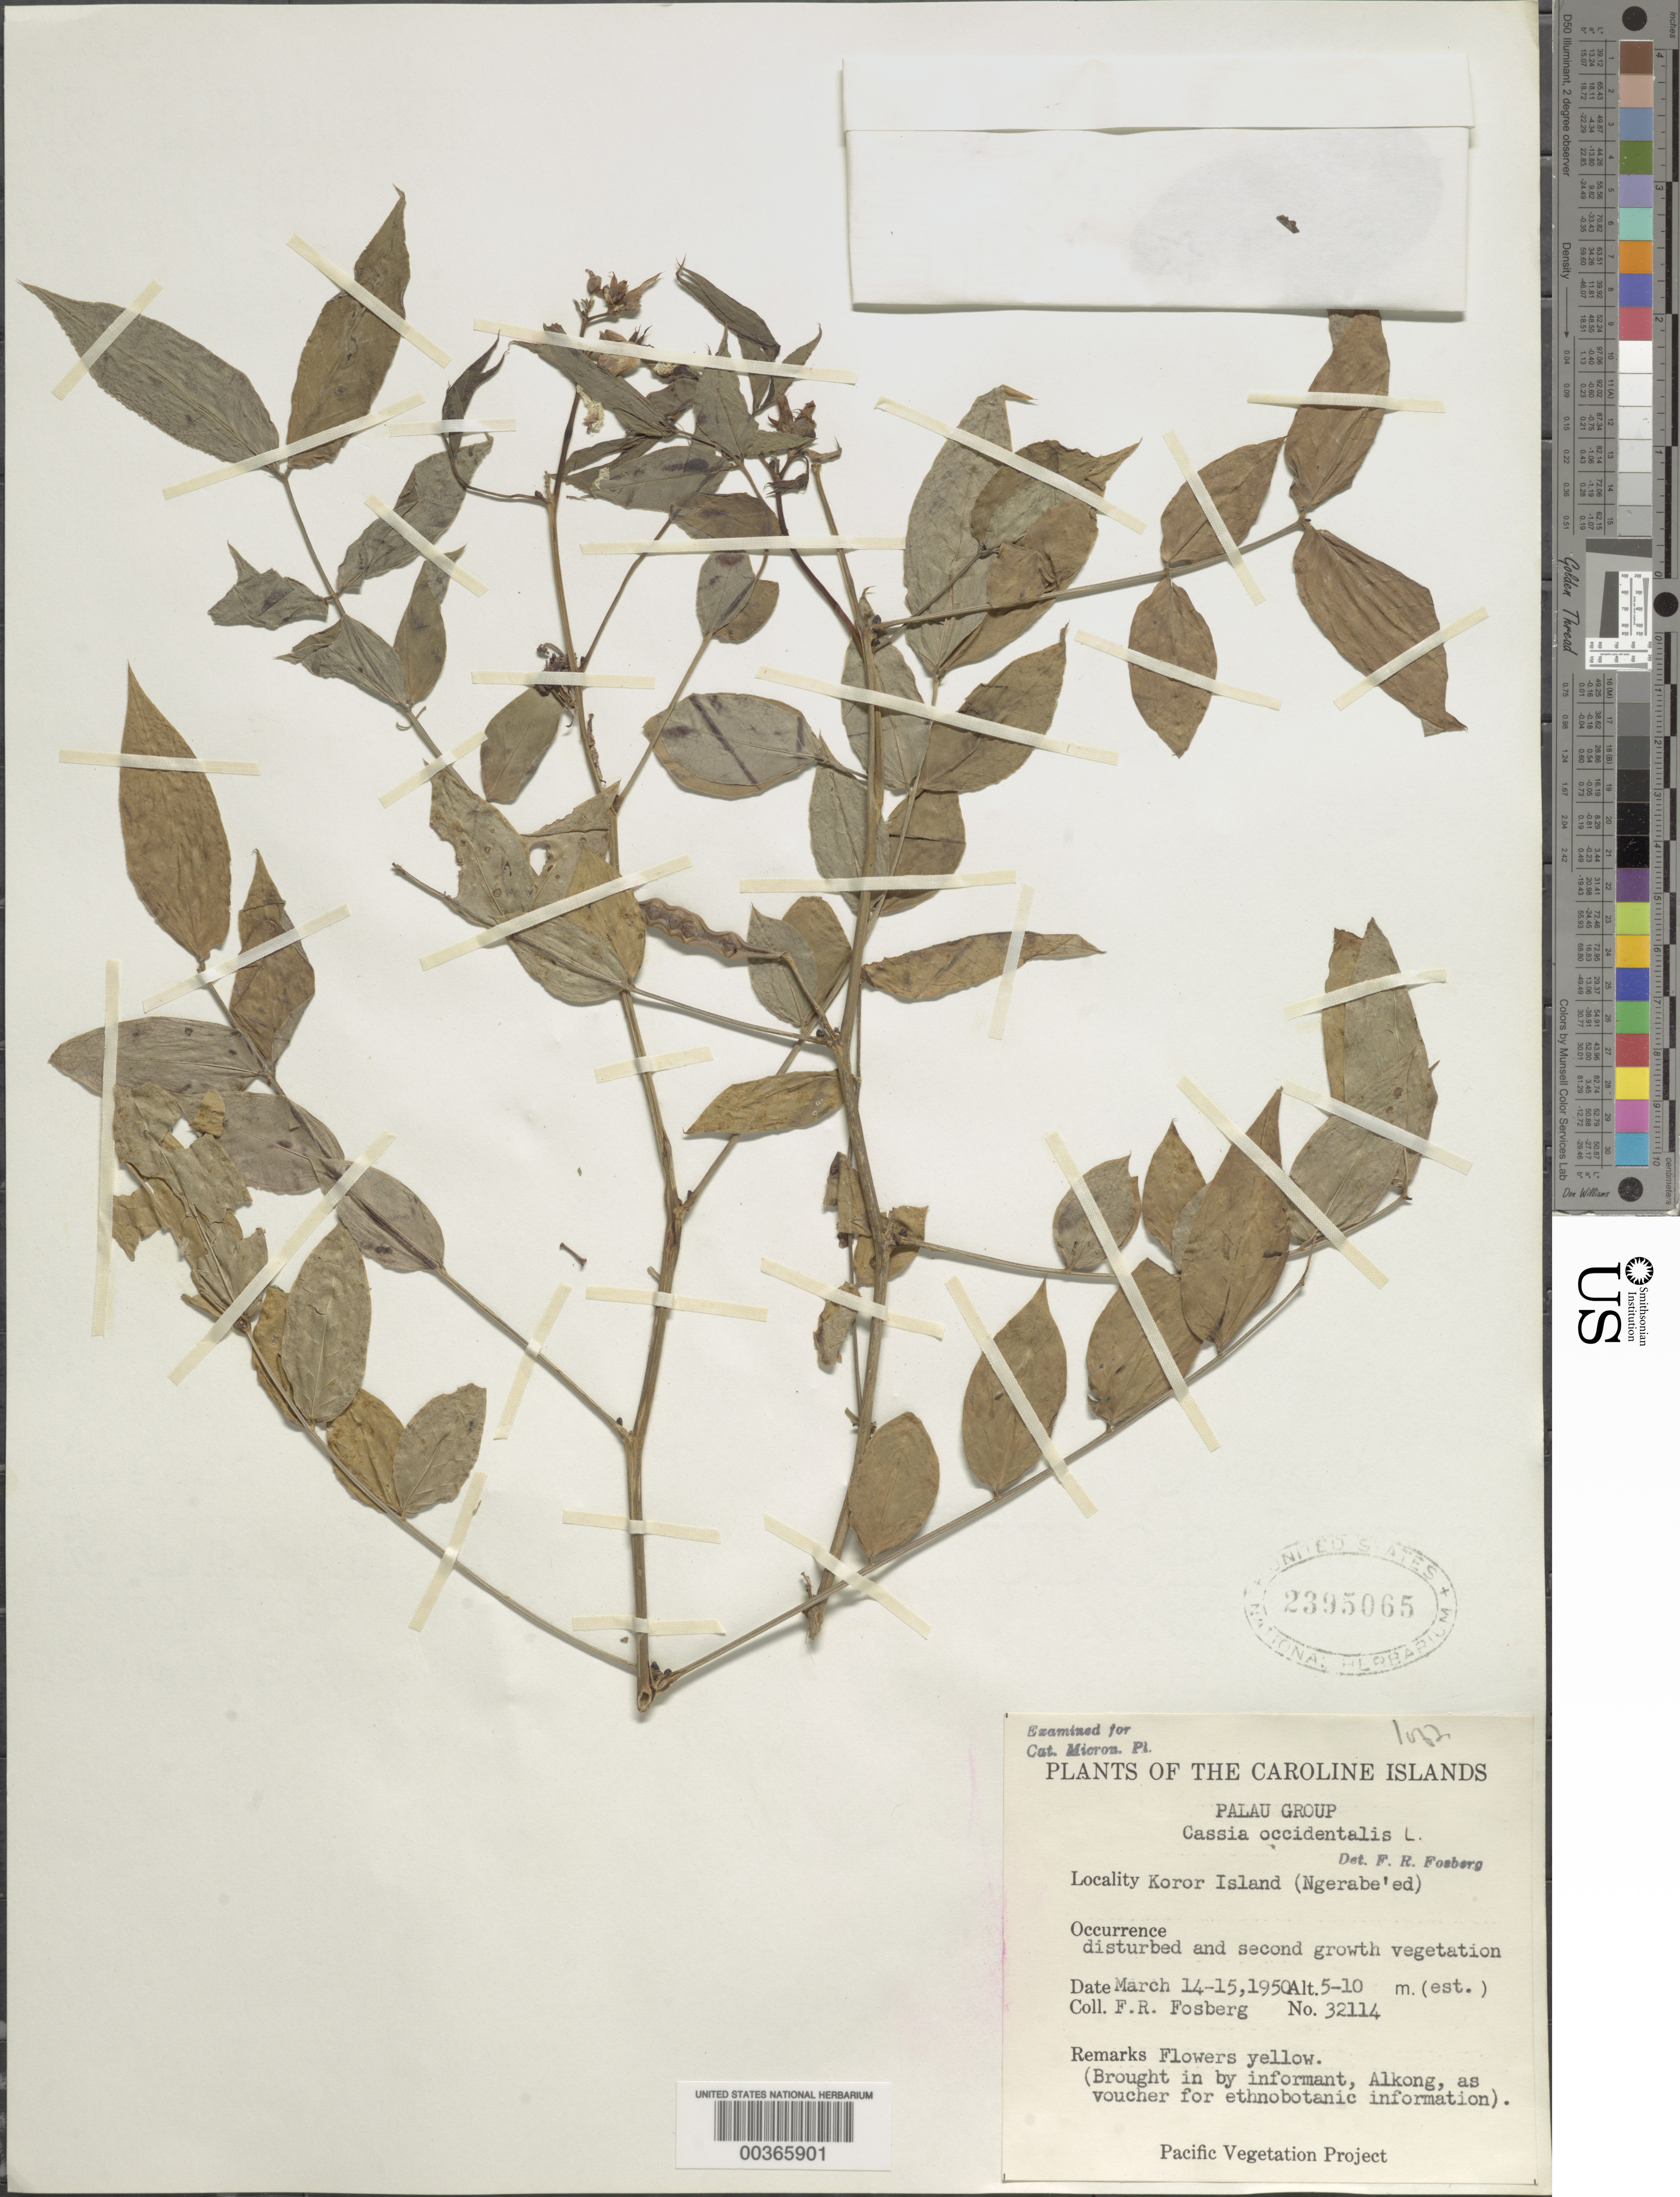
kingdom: Plantae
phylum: Tracheophyta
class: Magnoliopsida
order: Fabales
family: Fabaceae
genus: Senna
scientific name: Senna occidentalis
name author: (L.) Link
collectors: F. R. Fosberg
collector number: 32114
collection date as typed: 14 Mar 1950 to 15 Mar 1950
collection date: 1950-03-14/1950-03-15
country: Palau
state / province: Koror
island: Oreor (Koror)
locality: (ngerabe'ed)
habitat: Disturbed and second growth vegetation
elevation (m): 5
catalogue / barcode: US 2395065